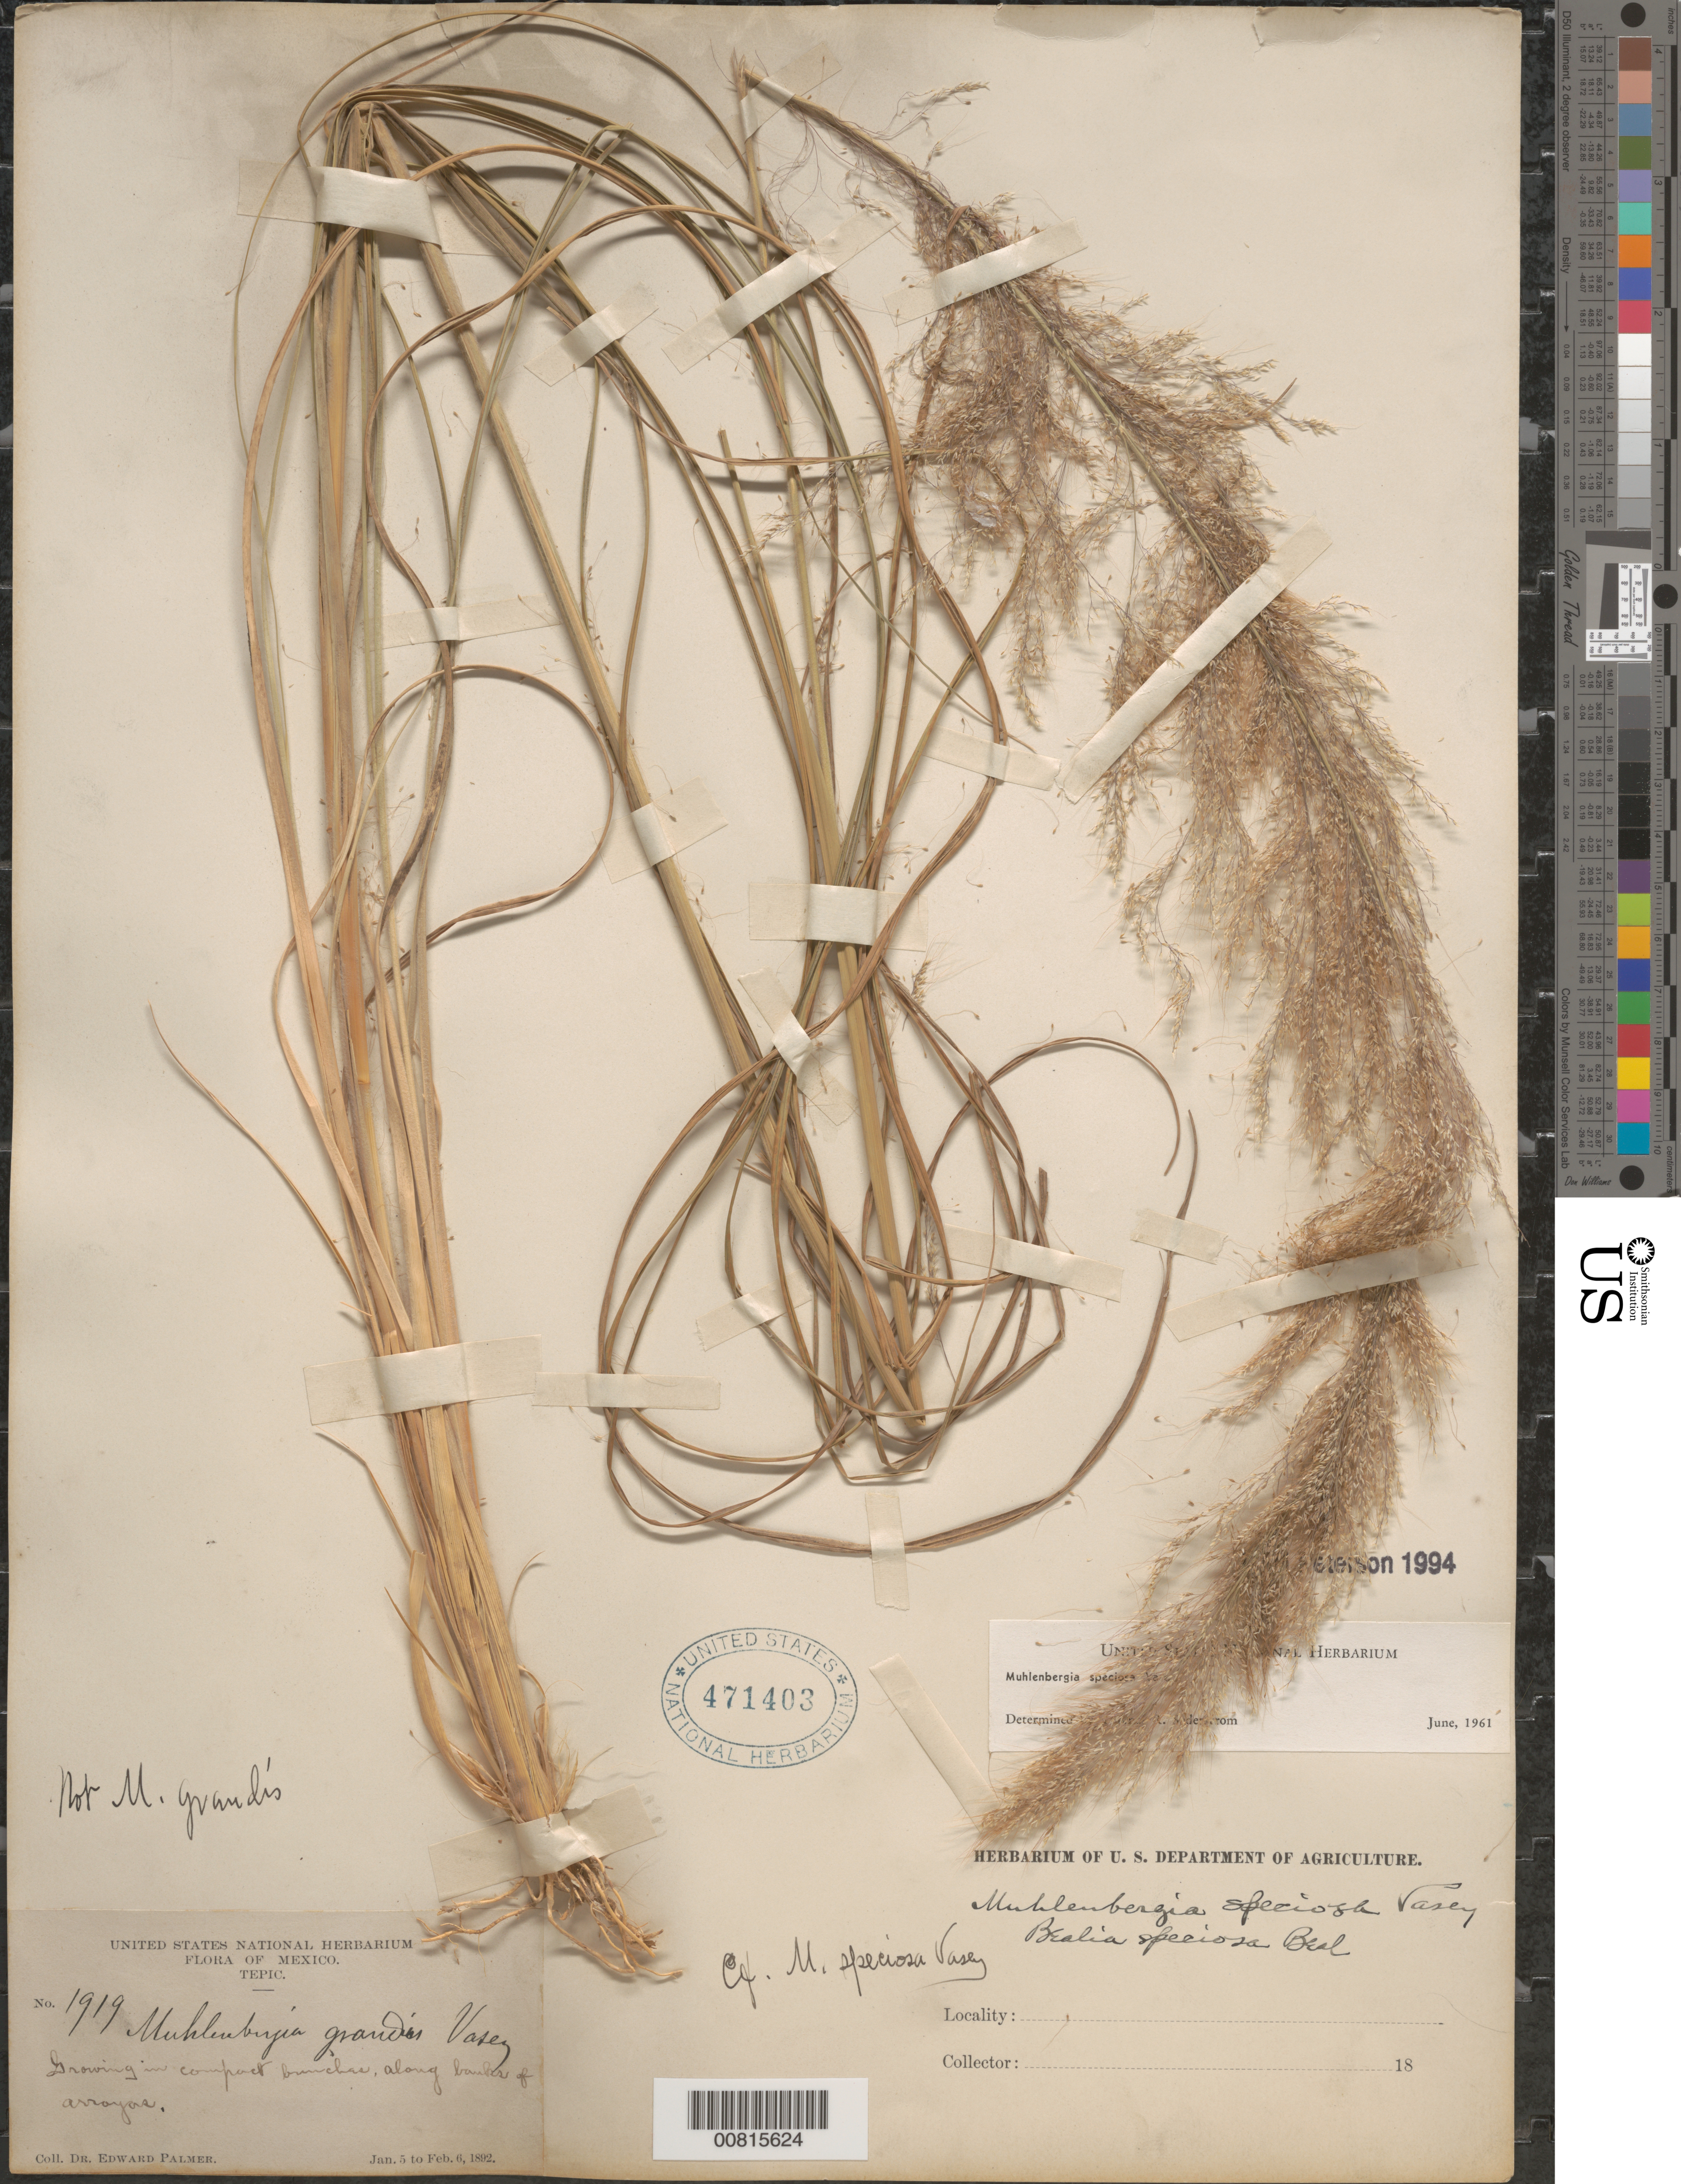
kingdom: Plantae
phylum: Tracheophyta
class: Liliopsida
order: Poales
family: Poaceae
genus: Muhlenbergia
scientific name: Muhlenbergia speciosa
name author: Vasey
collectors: E. Palmer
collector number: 1919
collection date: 1892-02-05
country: Mexico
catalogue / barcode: US 471403